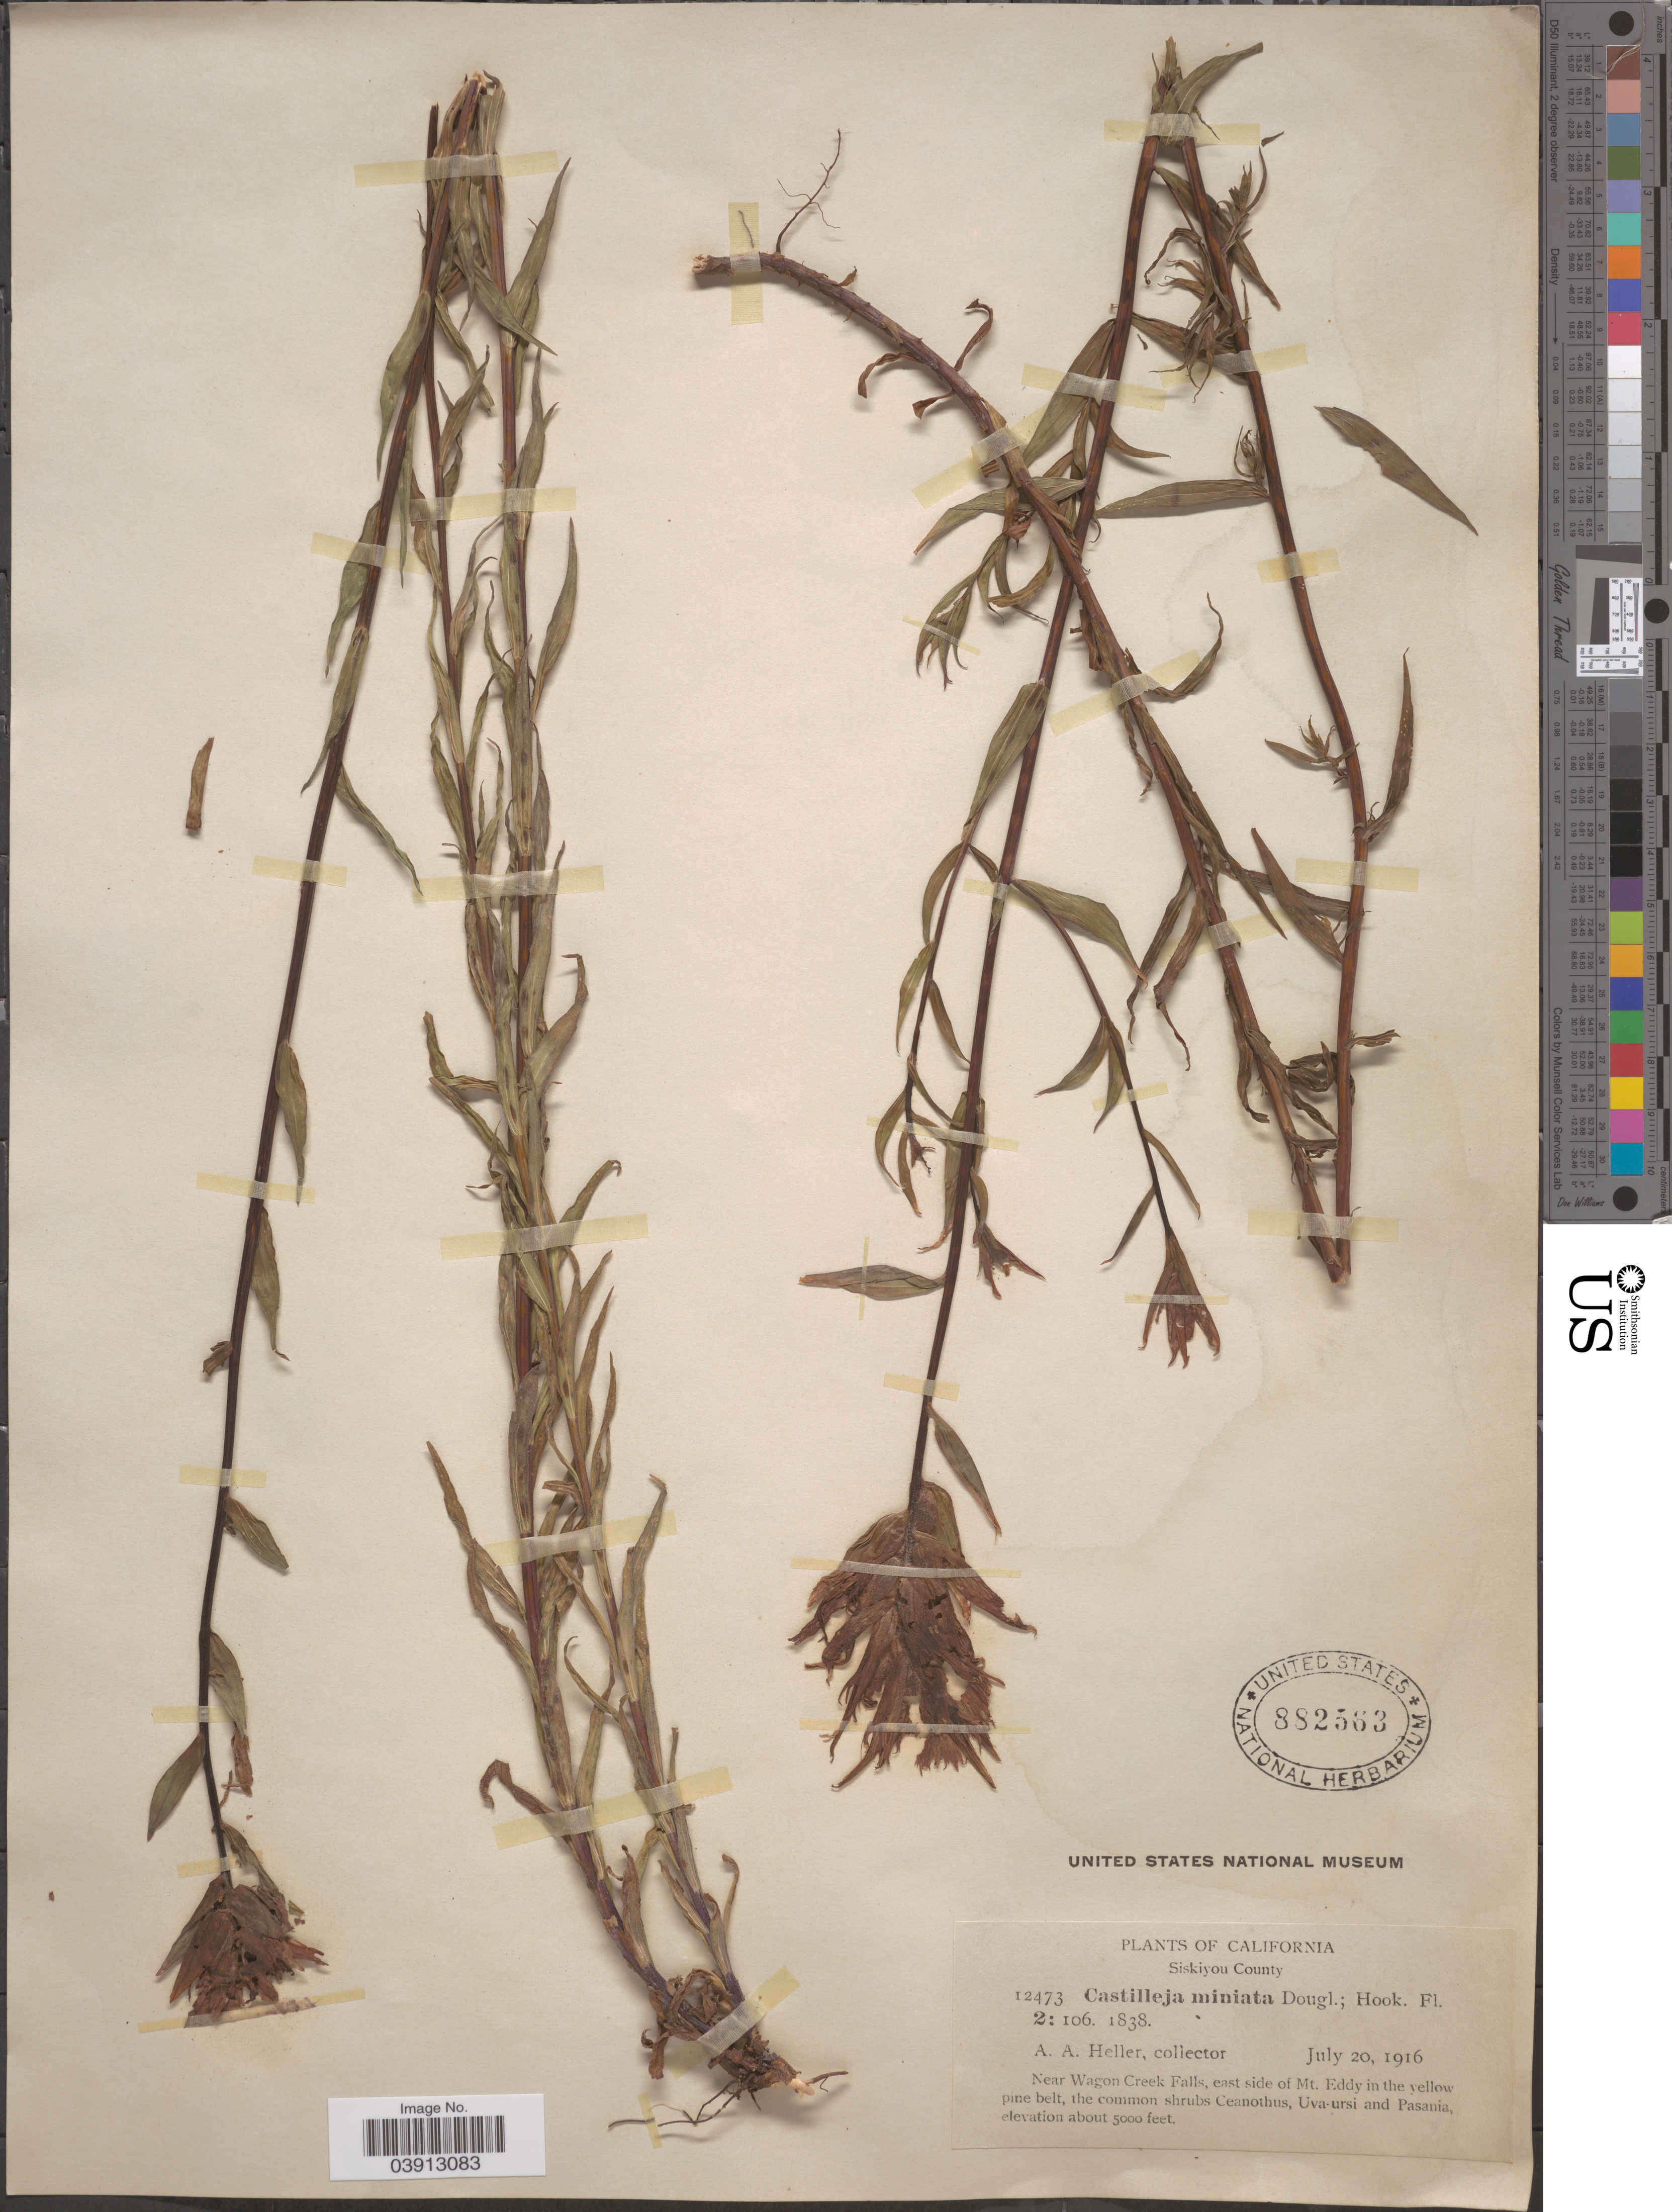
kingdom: Plantae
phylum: Tracheophyta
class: Magnoliopsida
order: Lamiales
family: Orobanchaceae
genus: Castilleja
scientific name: Castilleja miniata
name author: Douglas ex Hook.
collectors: A. A. Heller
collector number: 12473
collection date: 1916-07-20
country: United States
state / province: California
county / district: Siskiyou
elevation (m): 1524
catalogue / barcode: US 882563